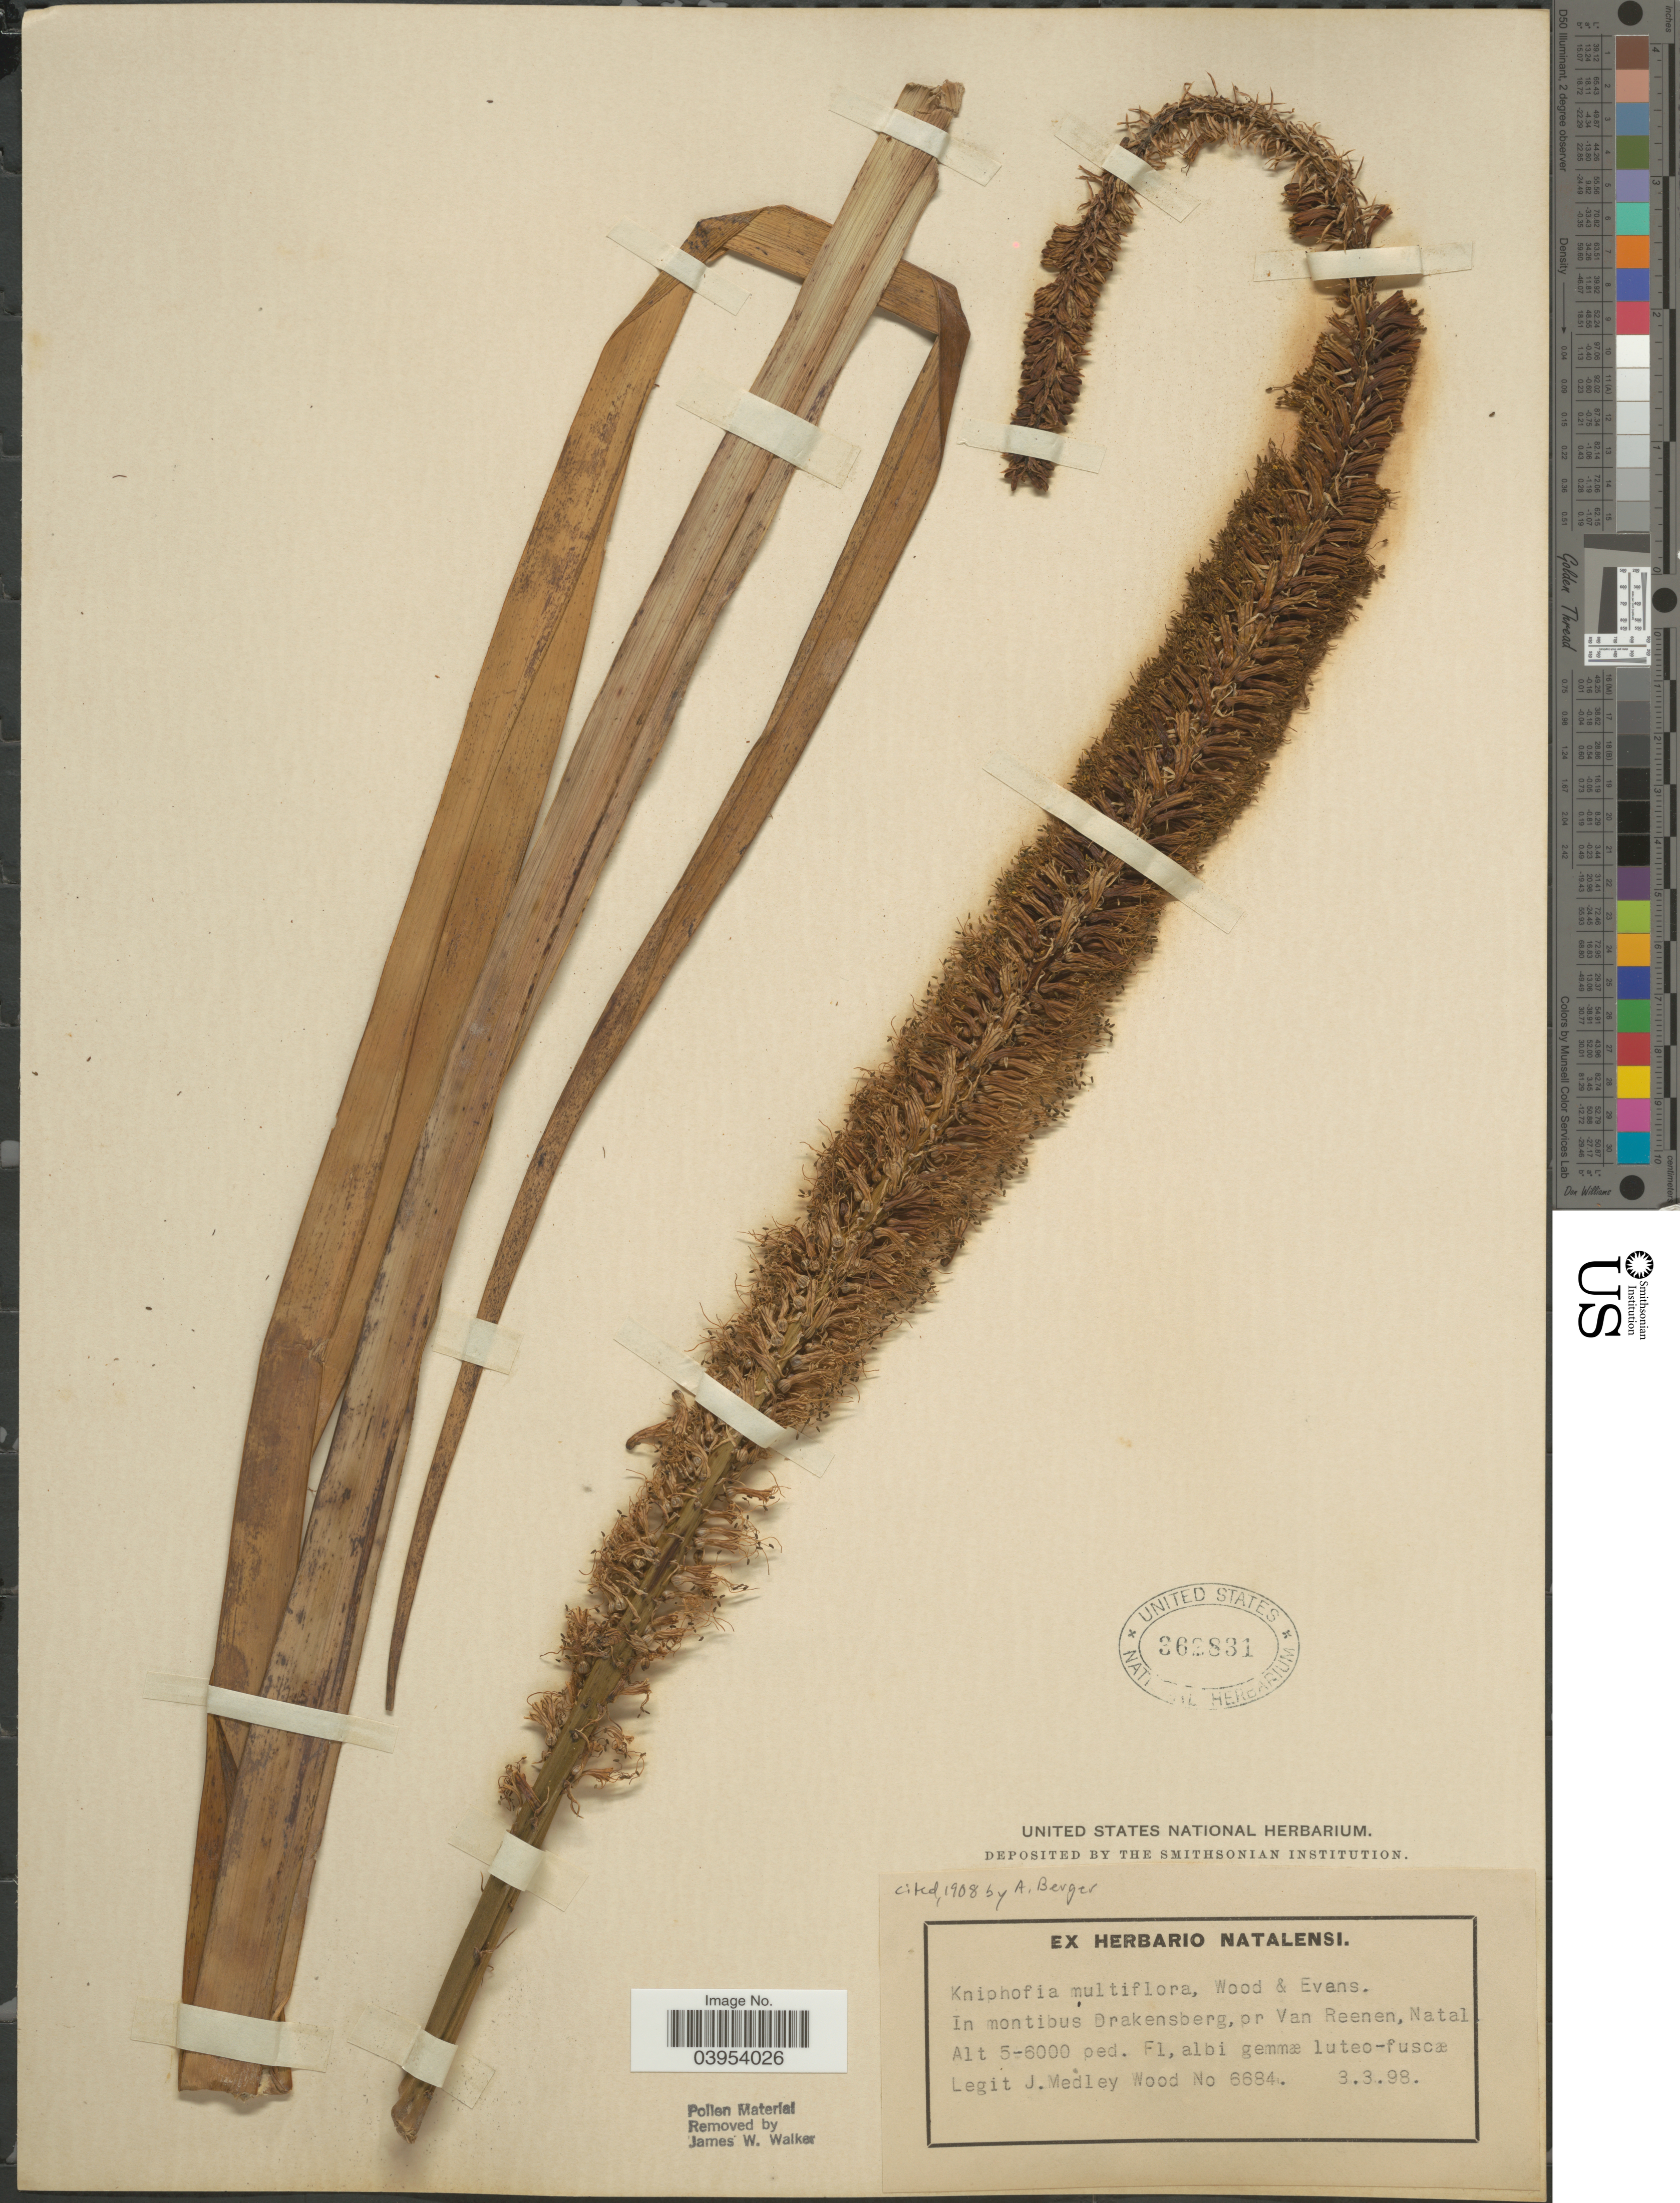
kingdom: Plantae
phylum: Tracheophyta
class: Liliopsida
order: Asparagales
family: Asphodelaceae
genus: Kniphofia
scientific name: Kniphofia multiflora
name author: J.M. Wood & M.S. Evans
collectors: J. Medley Wood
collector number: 6684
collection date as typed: Transcribed d/m/y: 3/3/98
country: South Africa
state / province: KwaZulu-Natal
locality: In montibus Drakensberg, pr Van Reenen, Natal.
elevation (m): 1524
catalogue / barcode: US 362831